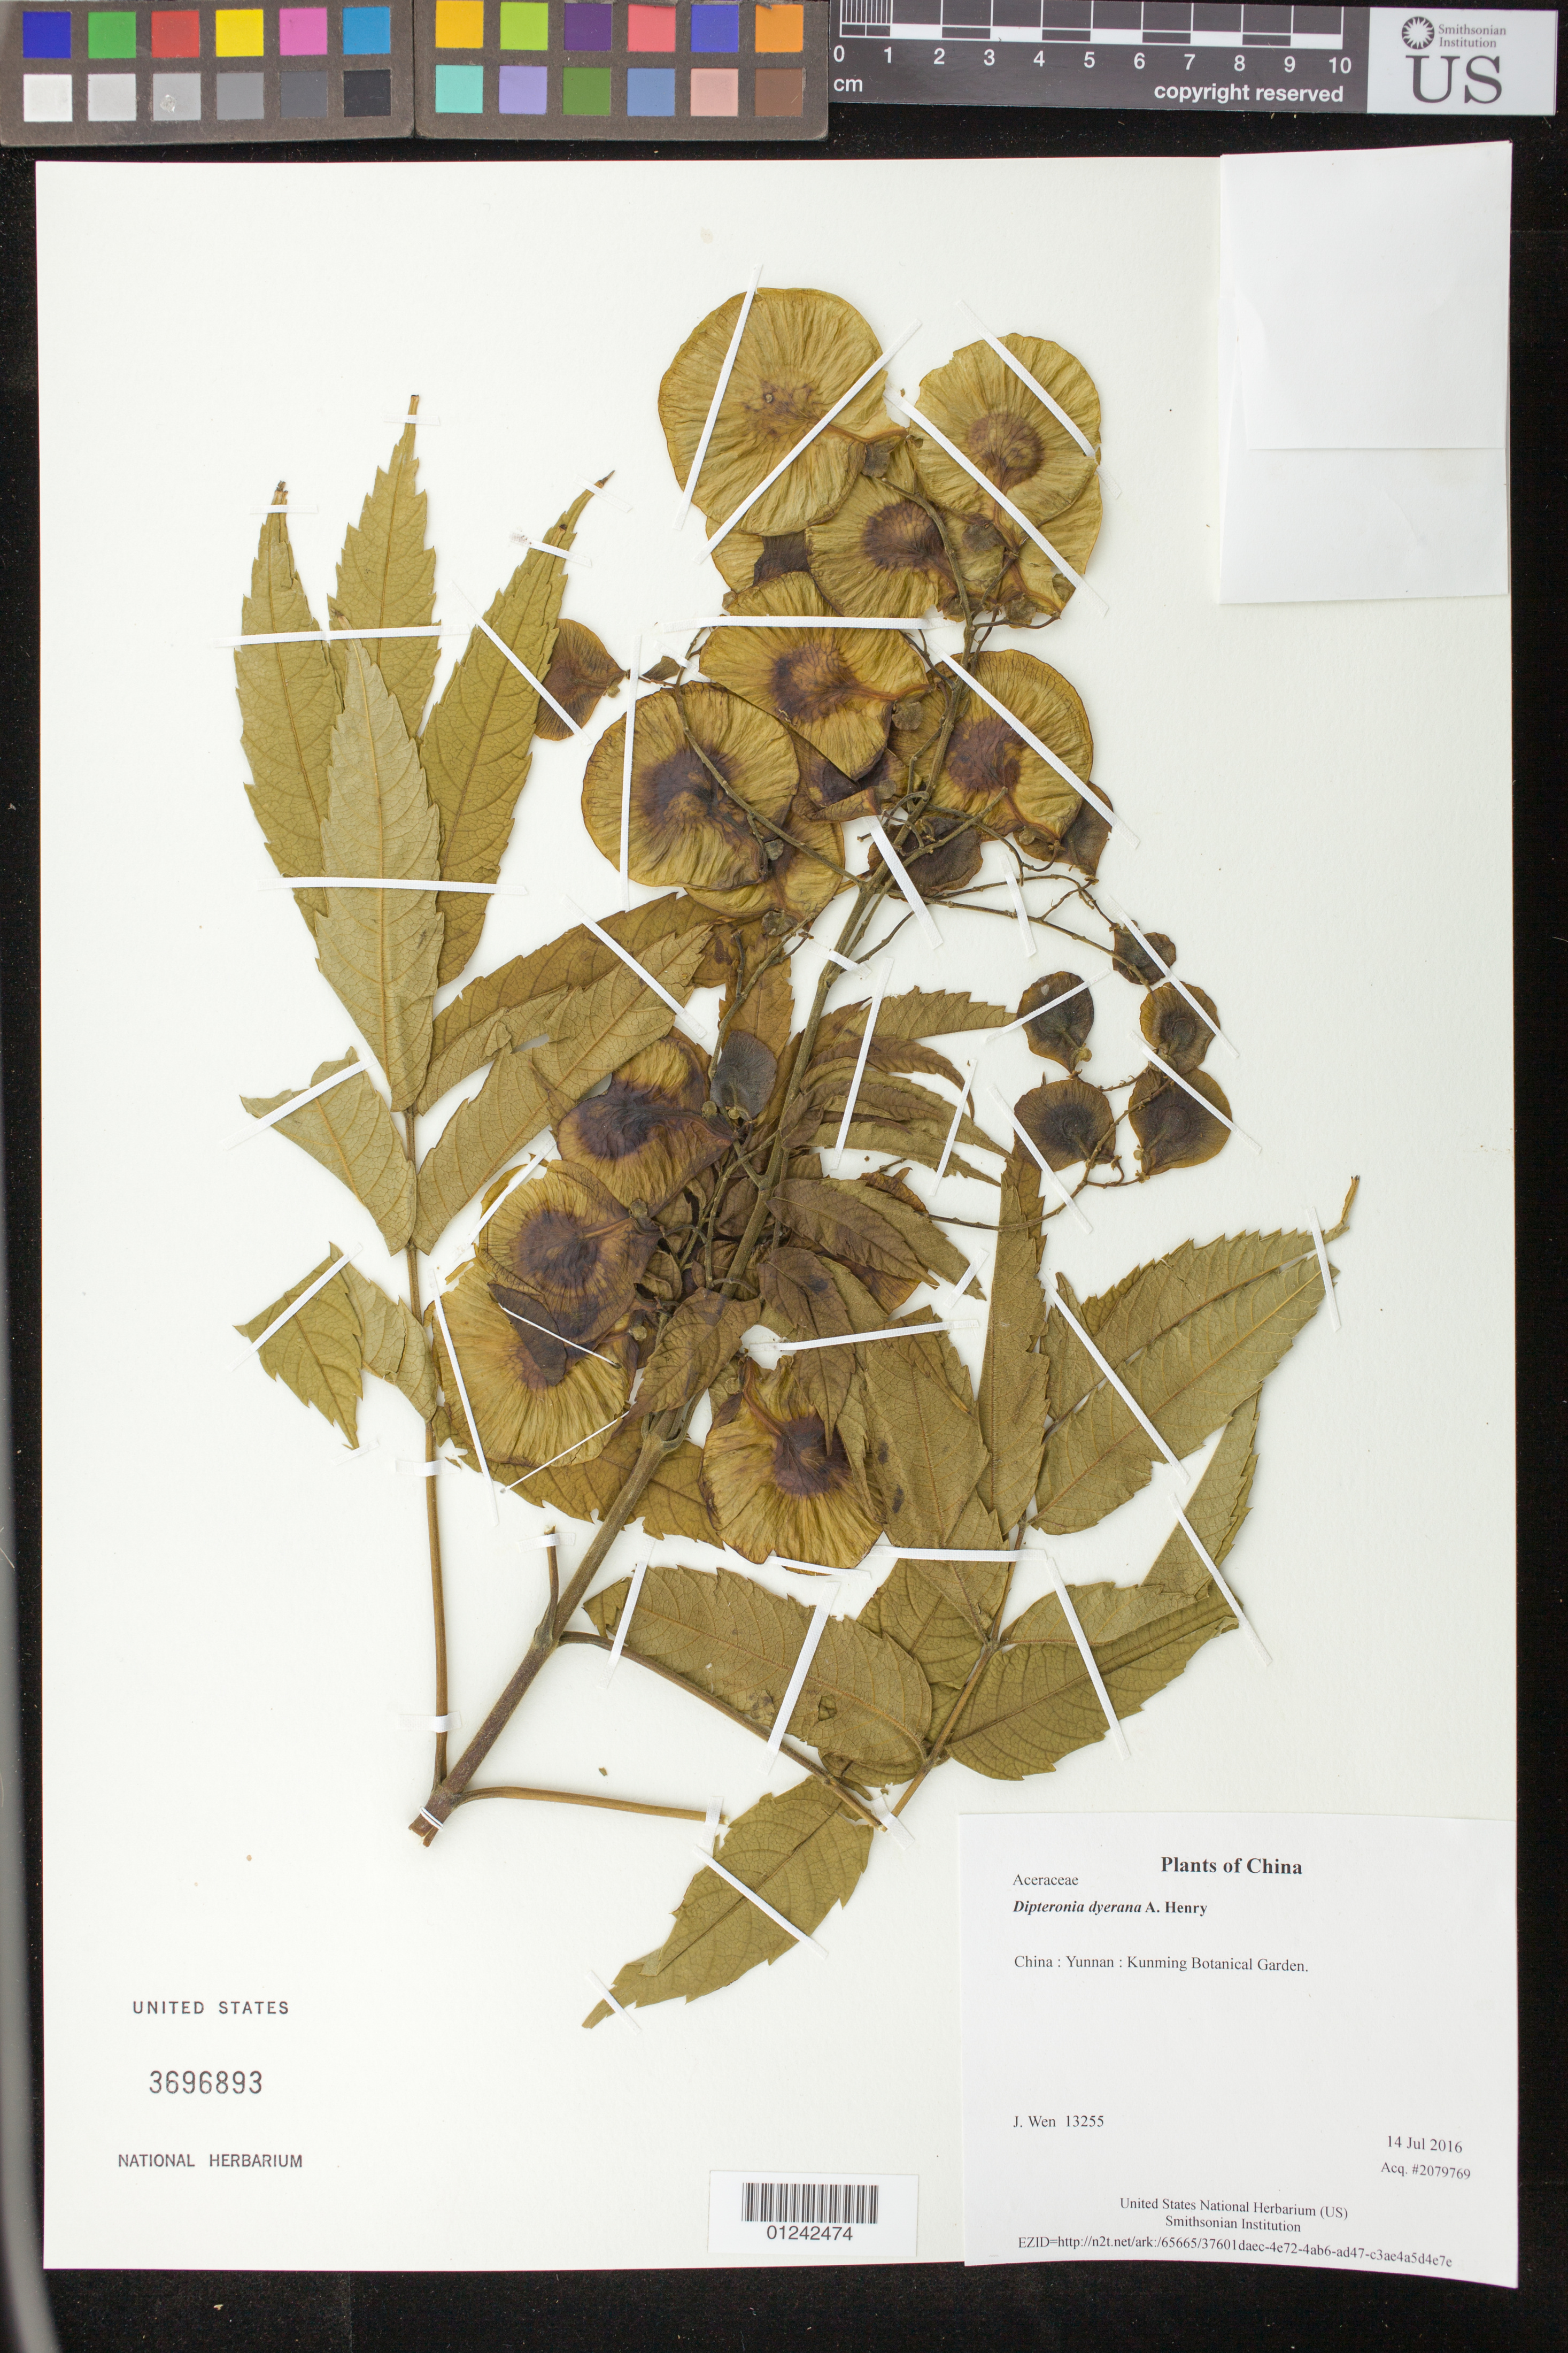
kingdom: Plantae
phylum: Tracheophyta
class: Magnoliopsida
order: Sapindales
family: Sapindaceae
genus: Dipteronia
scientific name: Dipteronia dyerana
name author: A. Henry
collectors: J. Wen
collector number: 13255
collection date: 2016-07-14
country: China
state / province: Yunnan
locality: Kunming Botanical Garden, Kunming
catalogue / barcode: US 3696893